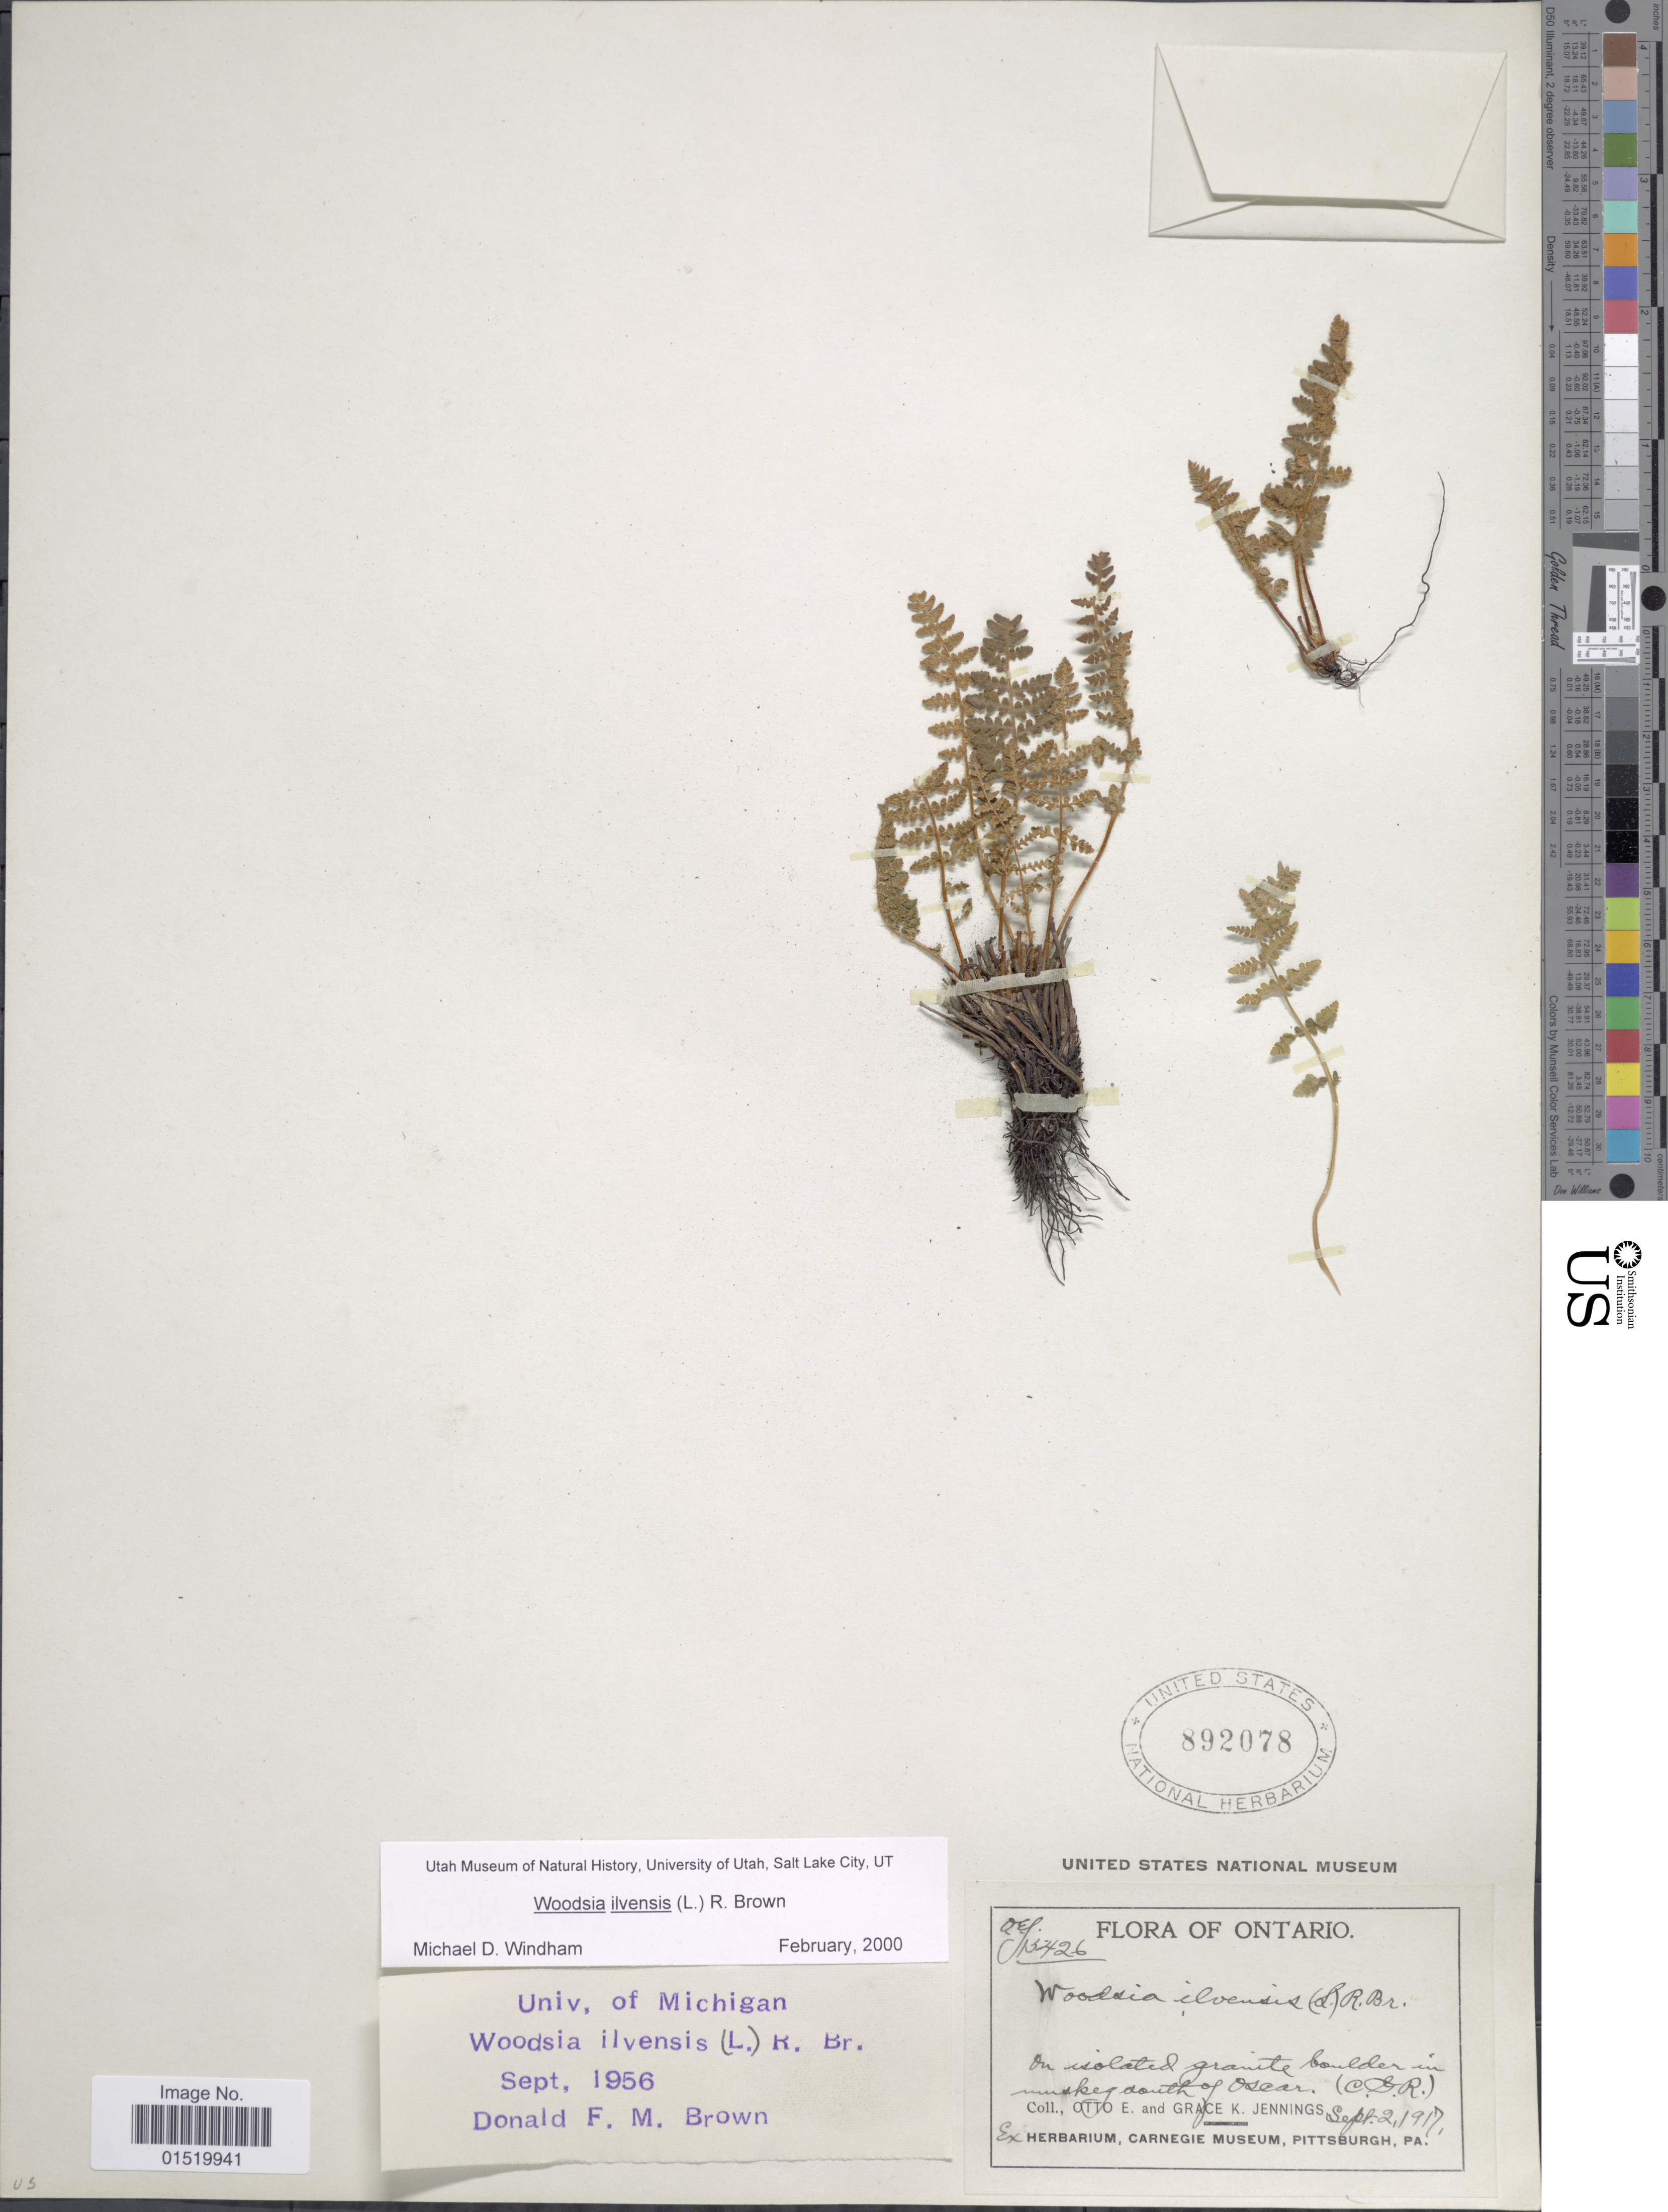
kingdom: Plantae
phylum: Tracheophyta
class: Polypodiopsida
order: Polypodiales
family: Woodsiaceae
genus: Woodsia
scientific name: Woodsia ilvensis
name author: (L.) R. Br.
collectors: O. E. Jennings & G. K. Jennings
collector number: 13426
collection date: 1917-09-02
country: Canada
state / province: Ontario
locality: On isolated granite boulder in muskeg south of Oscar (C. G. R.)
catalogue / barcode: US 892078